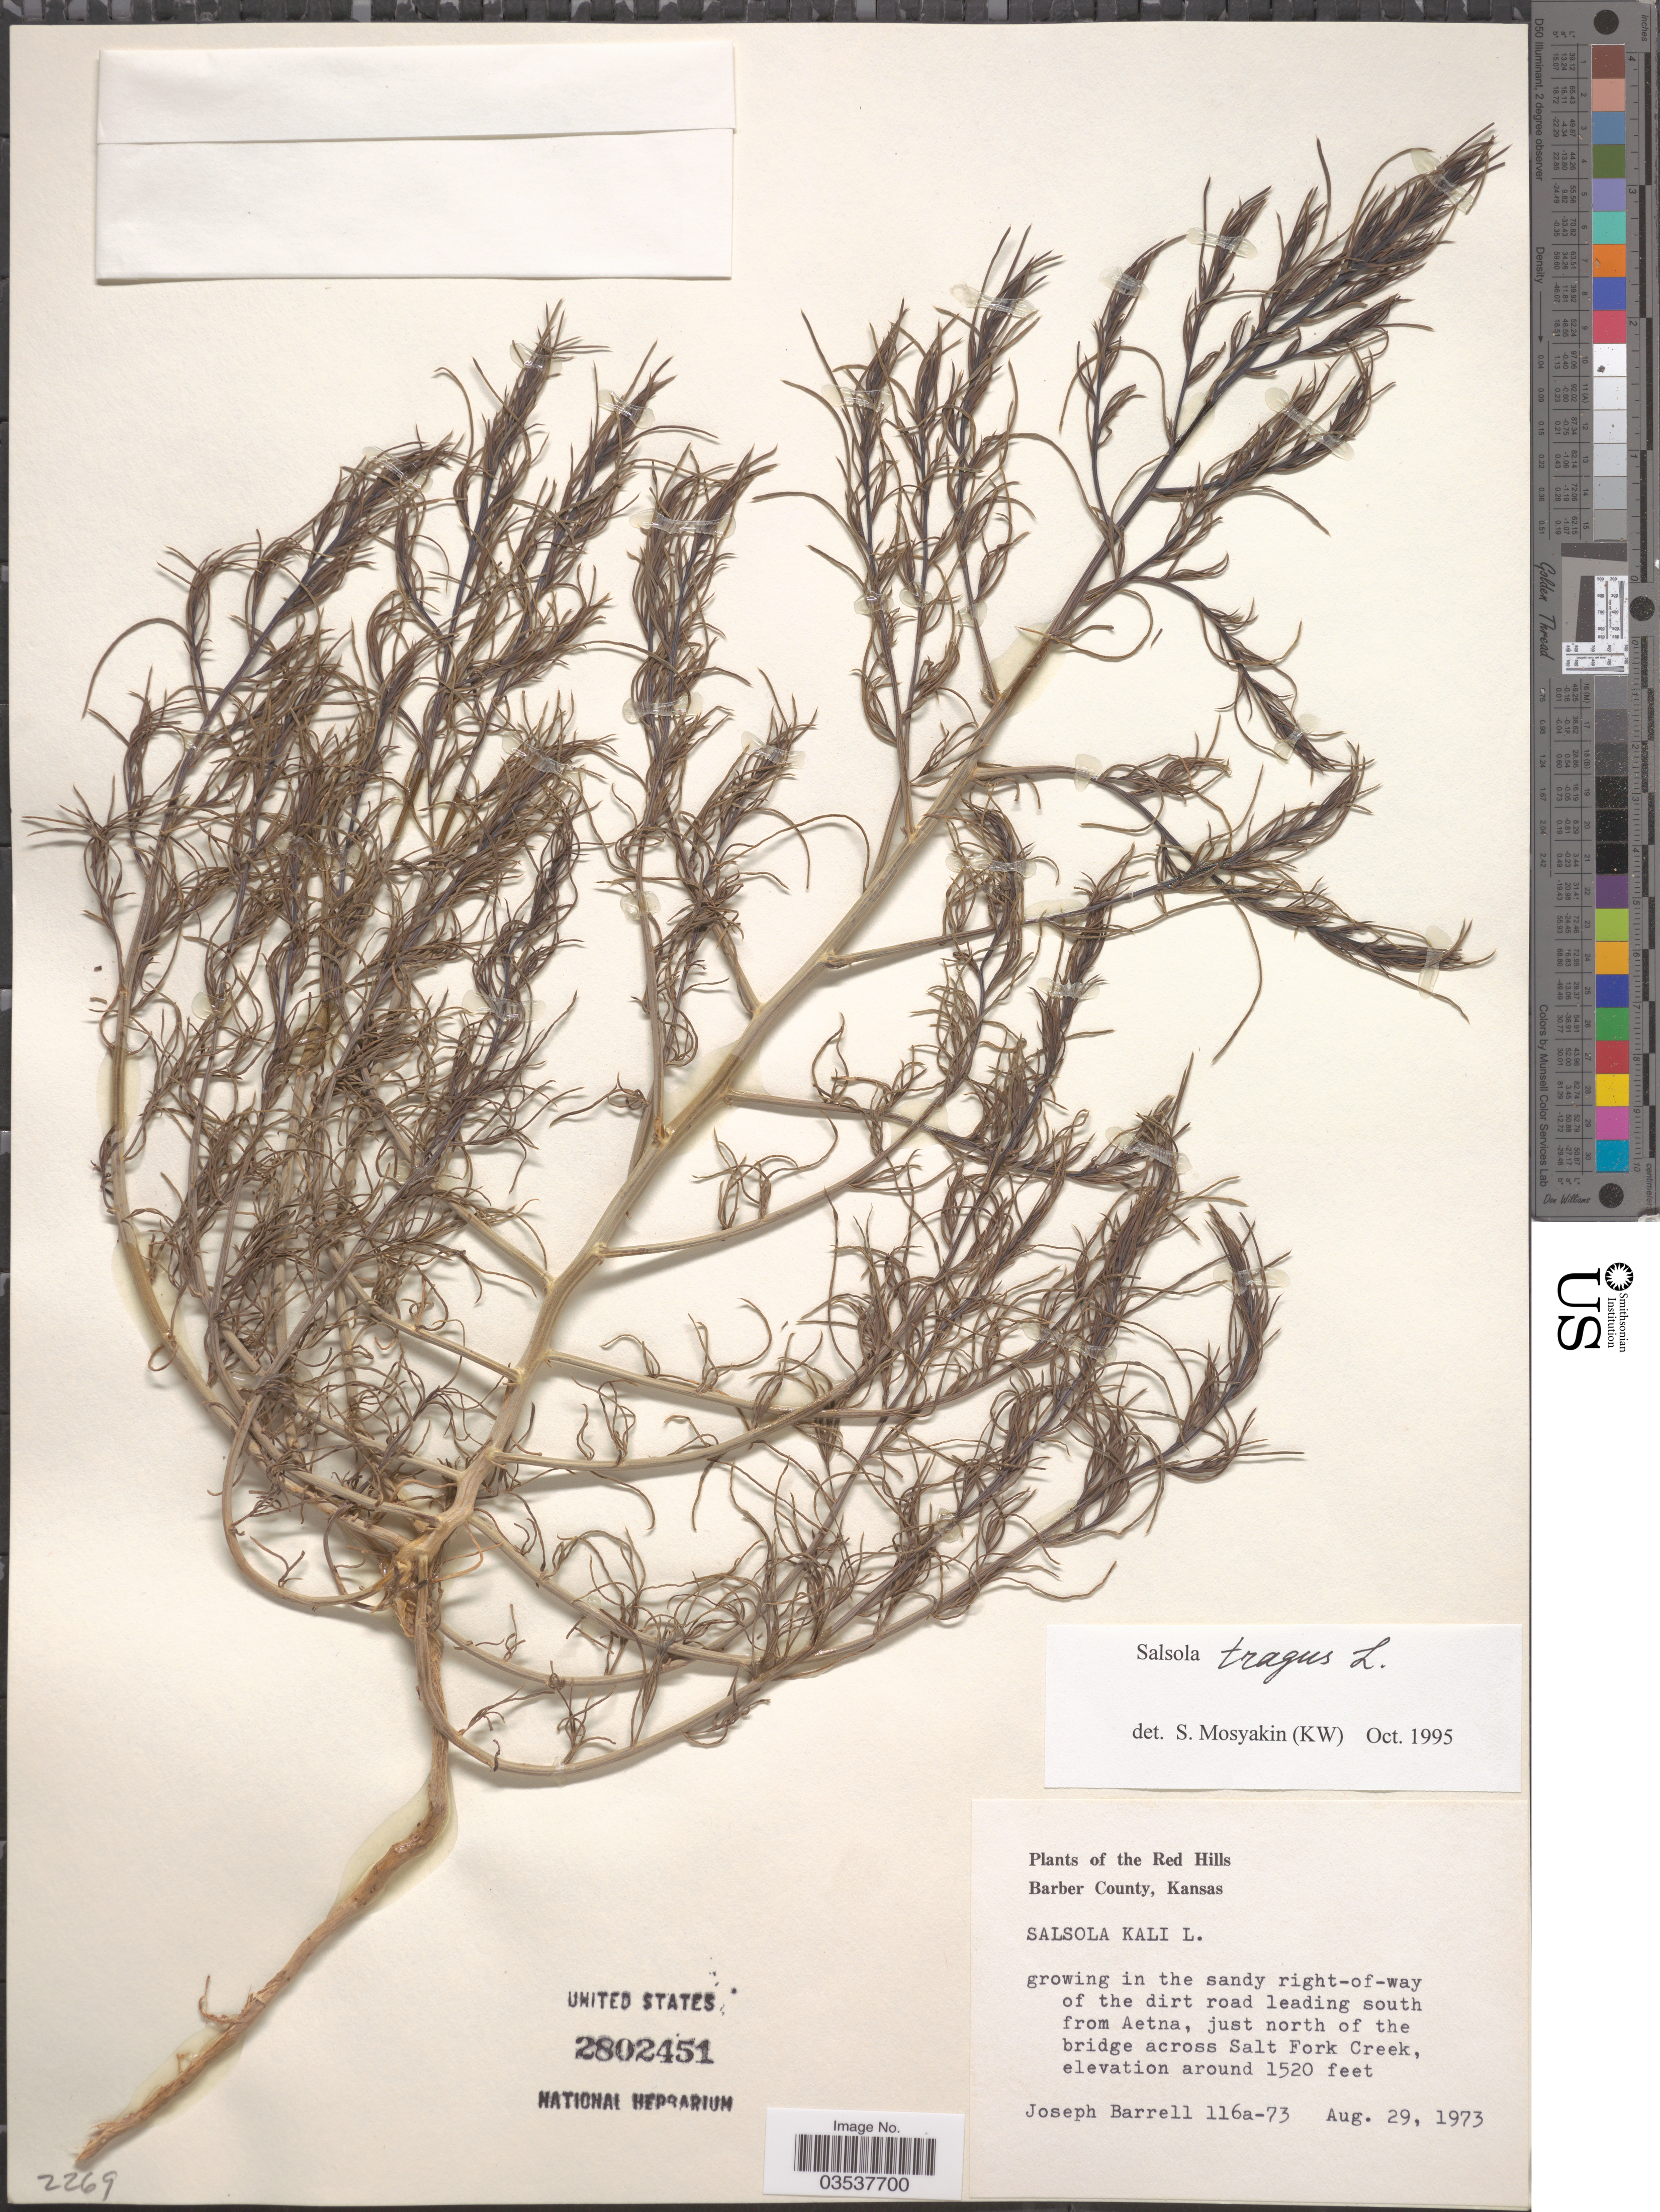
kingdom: Plantae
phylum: Tracheophyta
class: Magnoliopsida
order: Caryophyllales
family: Amaranthaceae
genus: Salsola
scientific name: Salsola kali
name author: L.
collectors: J. Barrell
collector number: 116a-73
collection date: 1973-08-29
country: United States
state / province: Kansas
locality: The Red Hills. Barber County. Right-of-way of the dirt road leading south from Aetna, just north of the bridge across Salt Fork Creek.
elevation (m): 463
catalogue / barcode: US 2802451